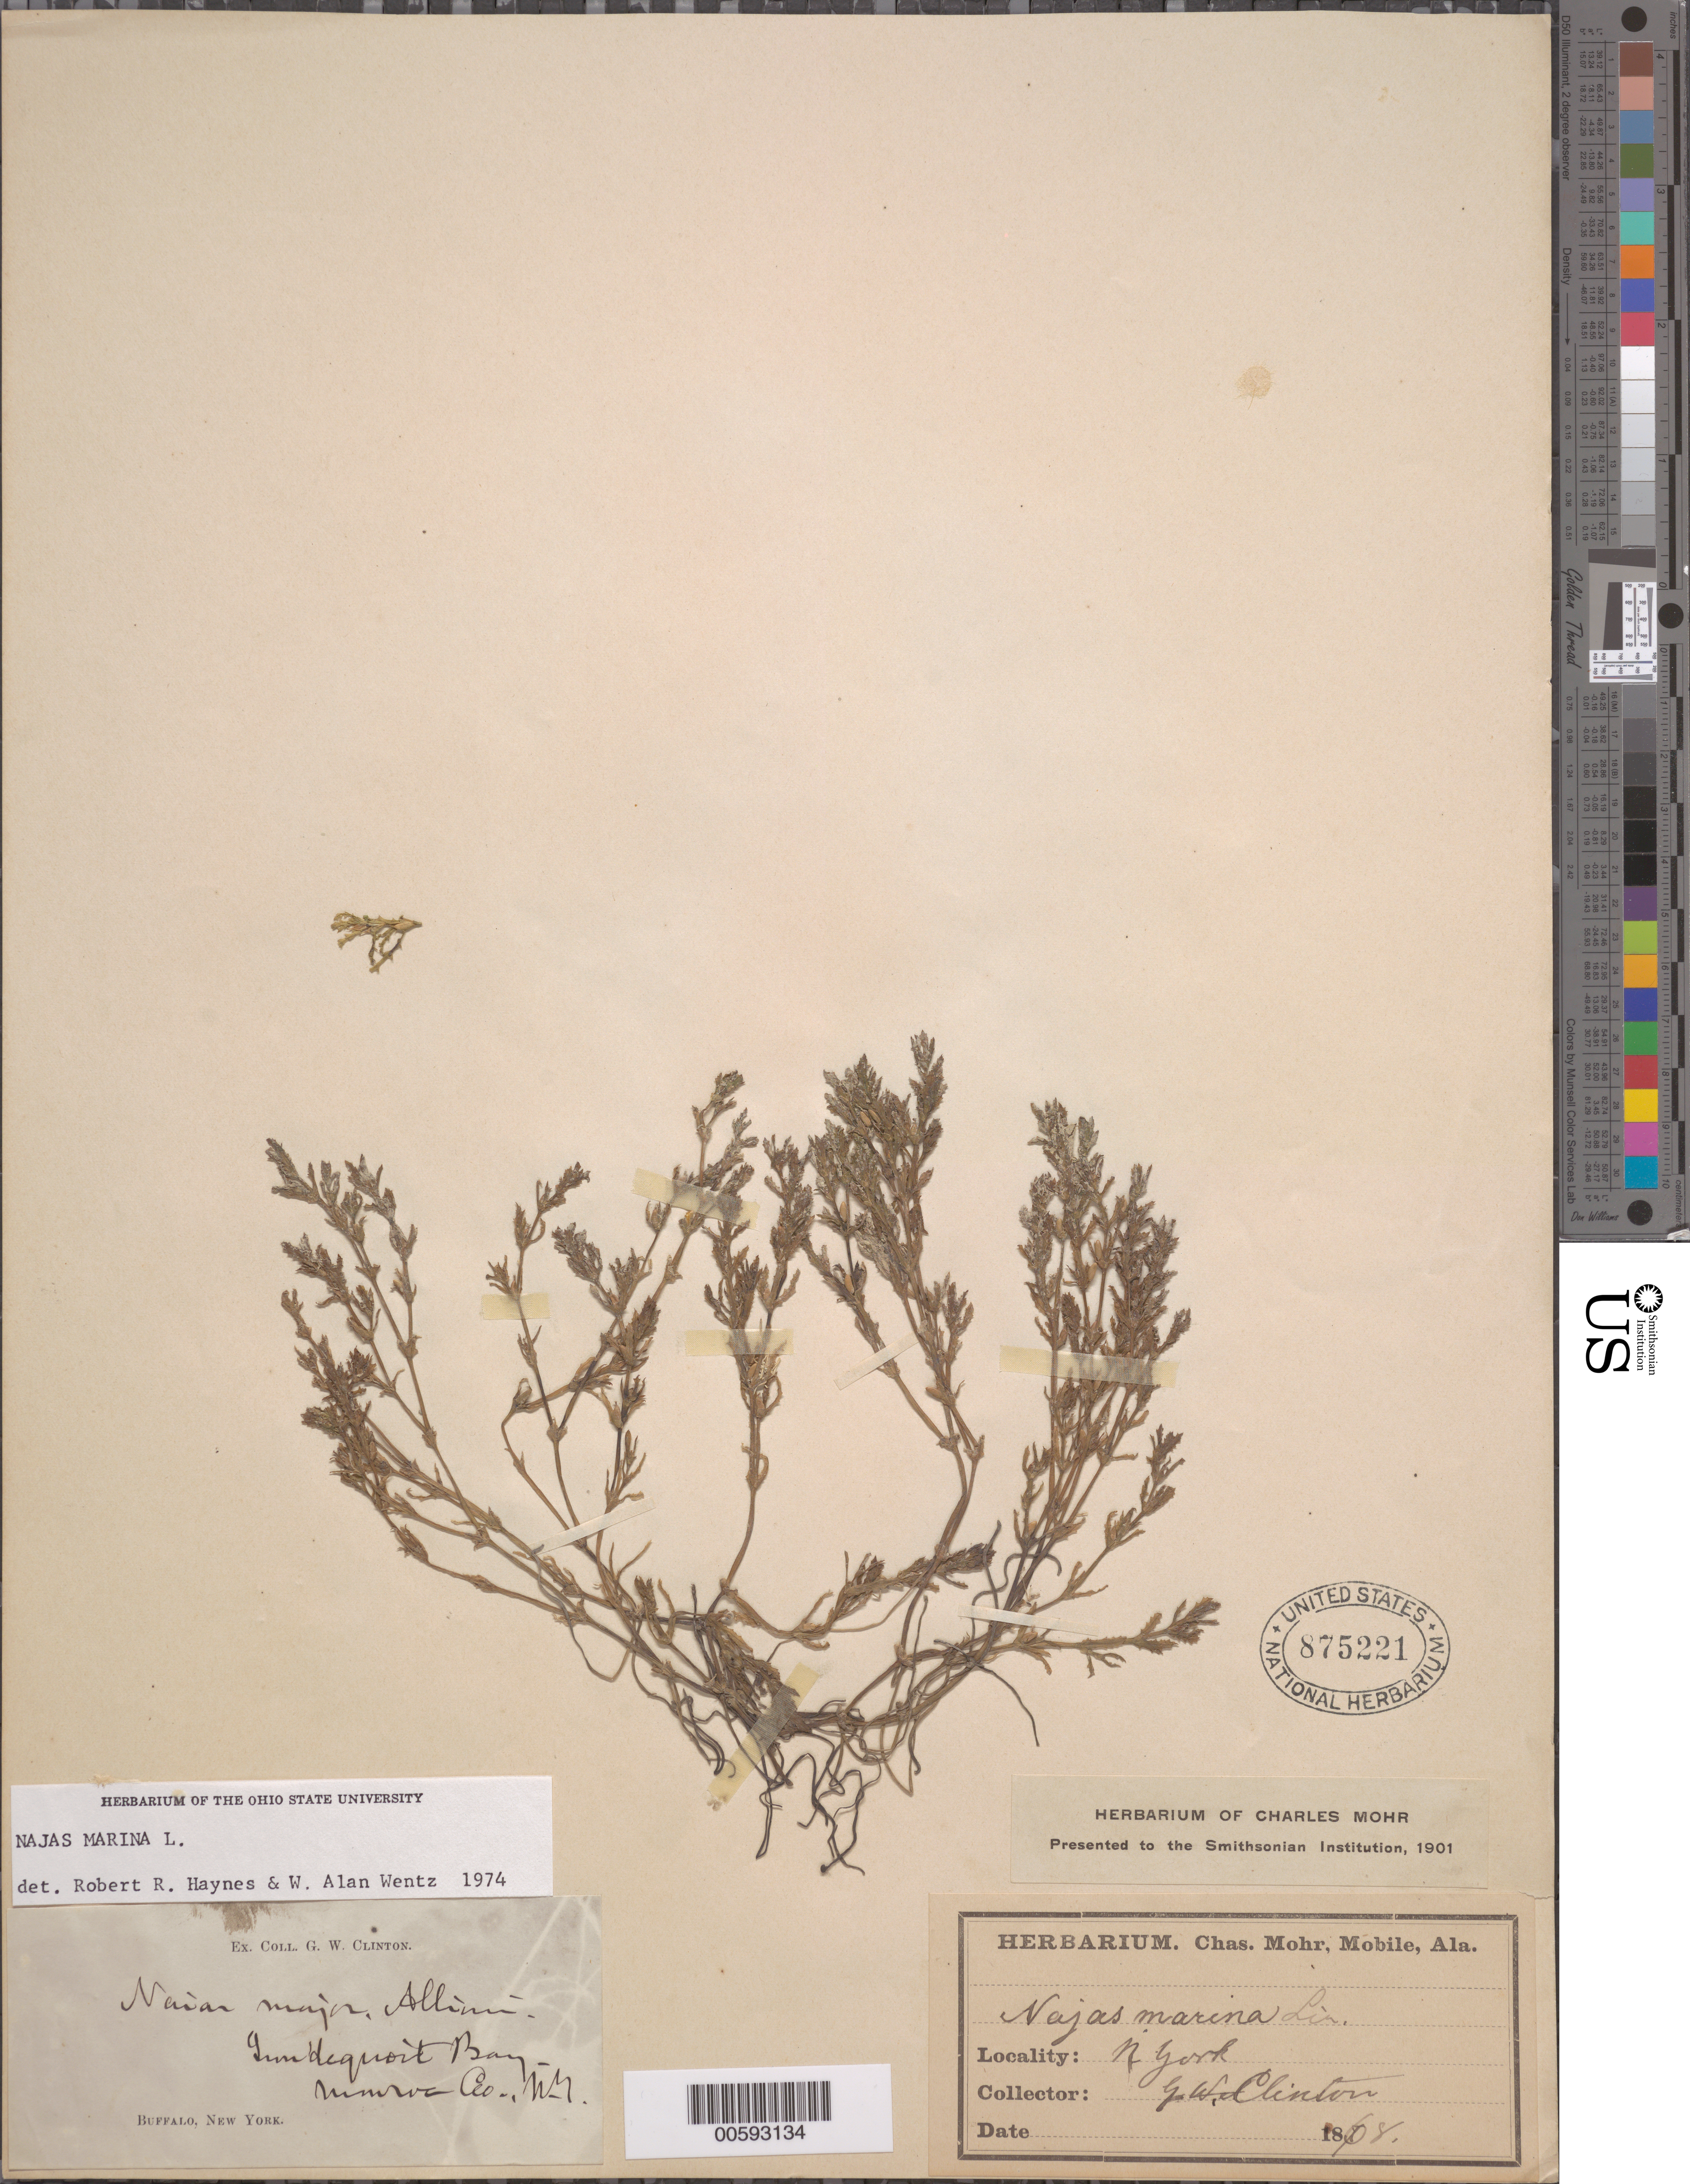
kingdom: Plantae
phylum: Tracheophyta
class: Liliopsida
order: Alismatales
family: Hydrocharitaceae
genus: Najas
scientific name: Najas marina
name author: L.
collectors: G. W. Clinton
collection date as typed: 1868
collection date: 1868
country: United States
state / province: New York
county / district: Monroe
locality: Innkequort? Bay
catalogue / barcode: US 875221